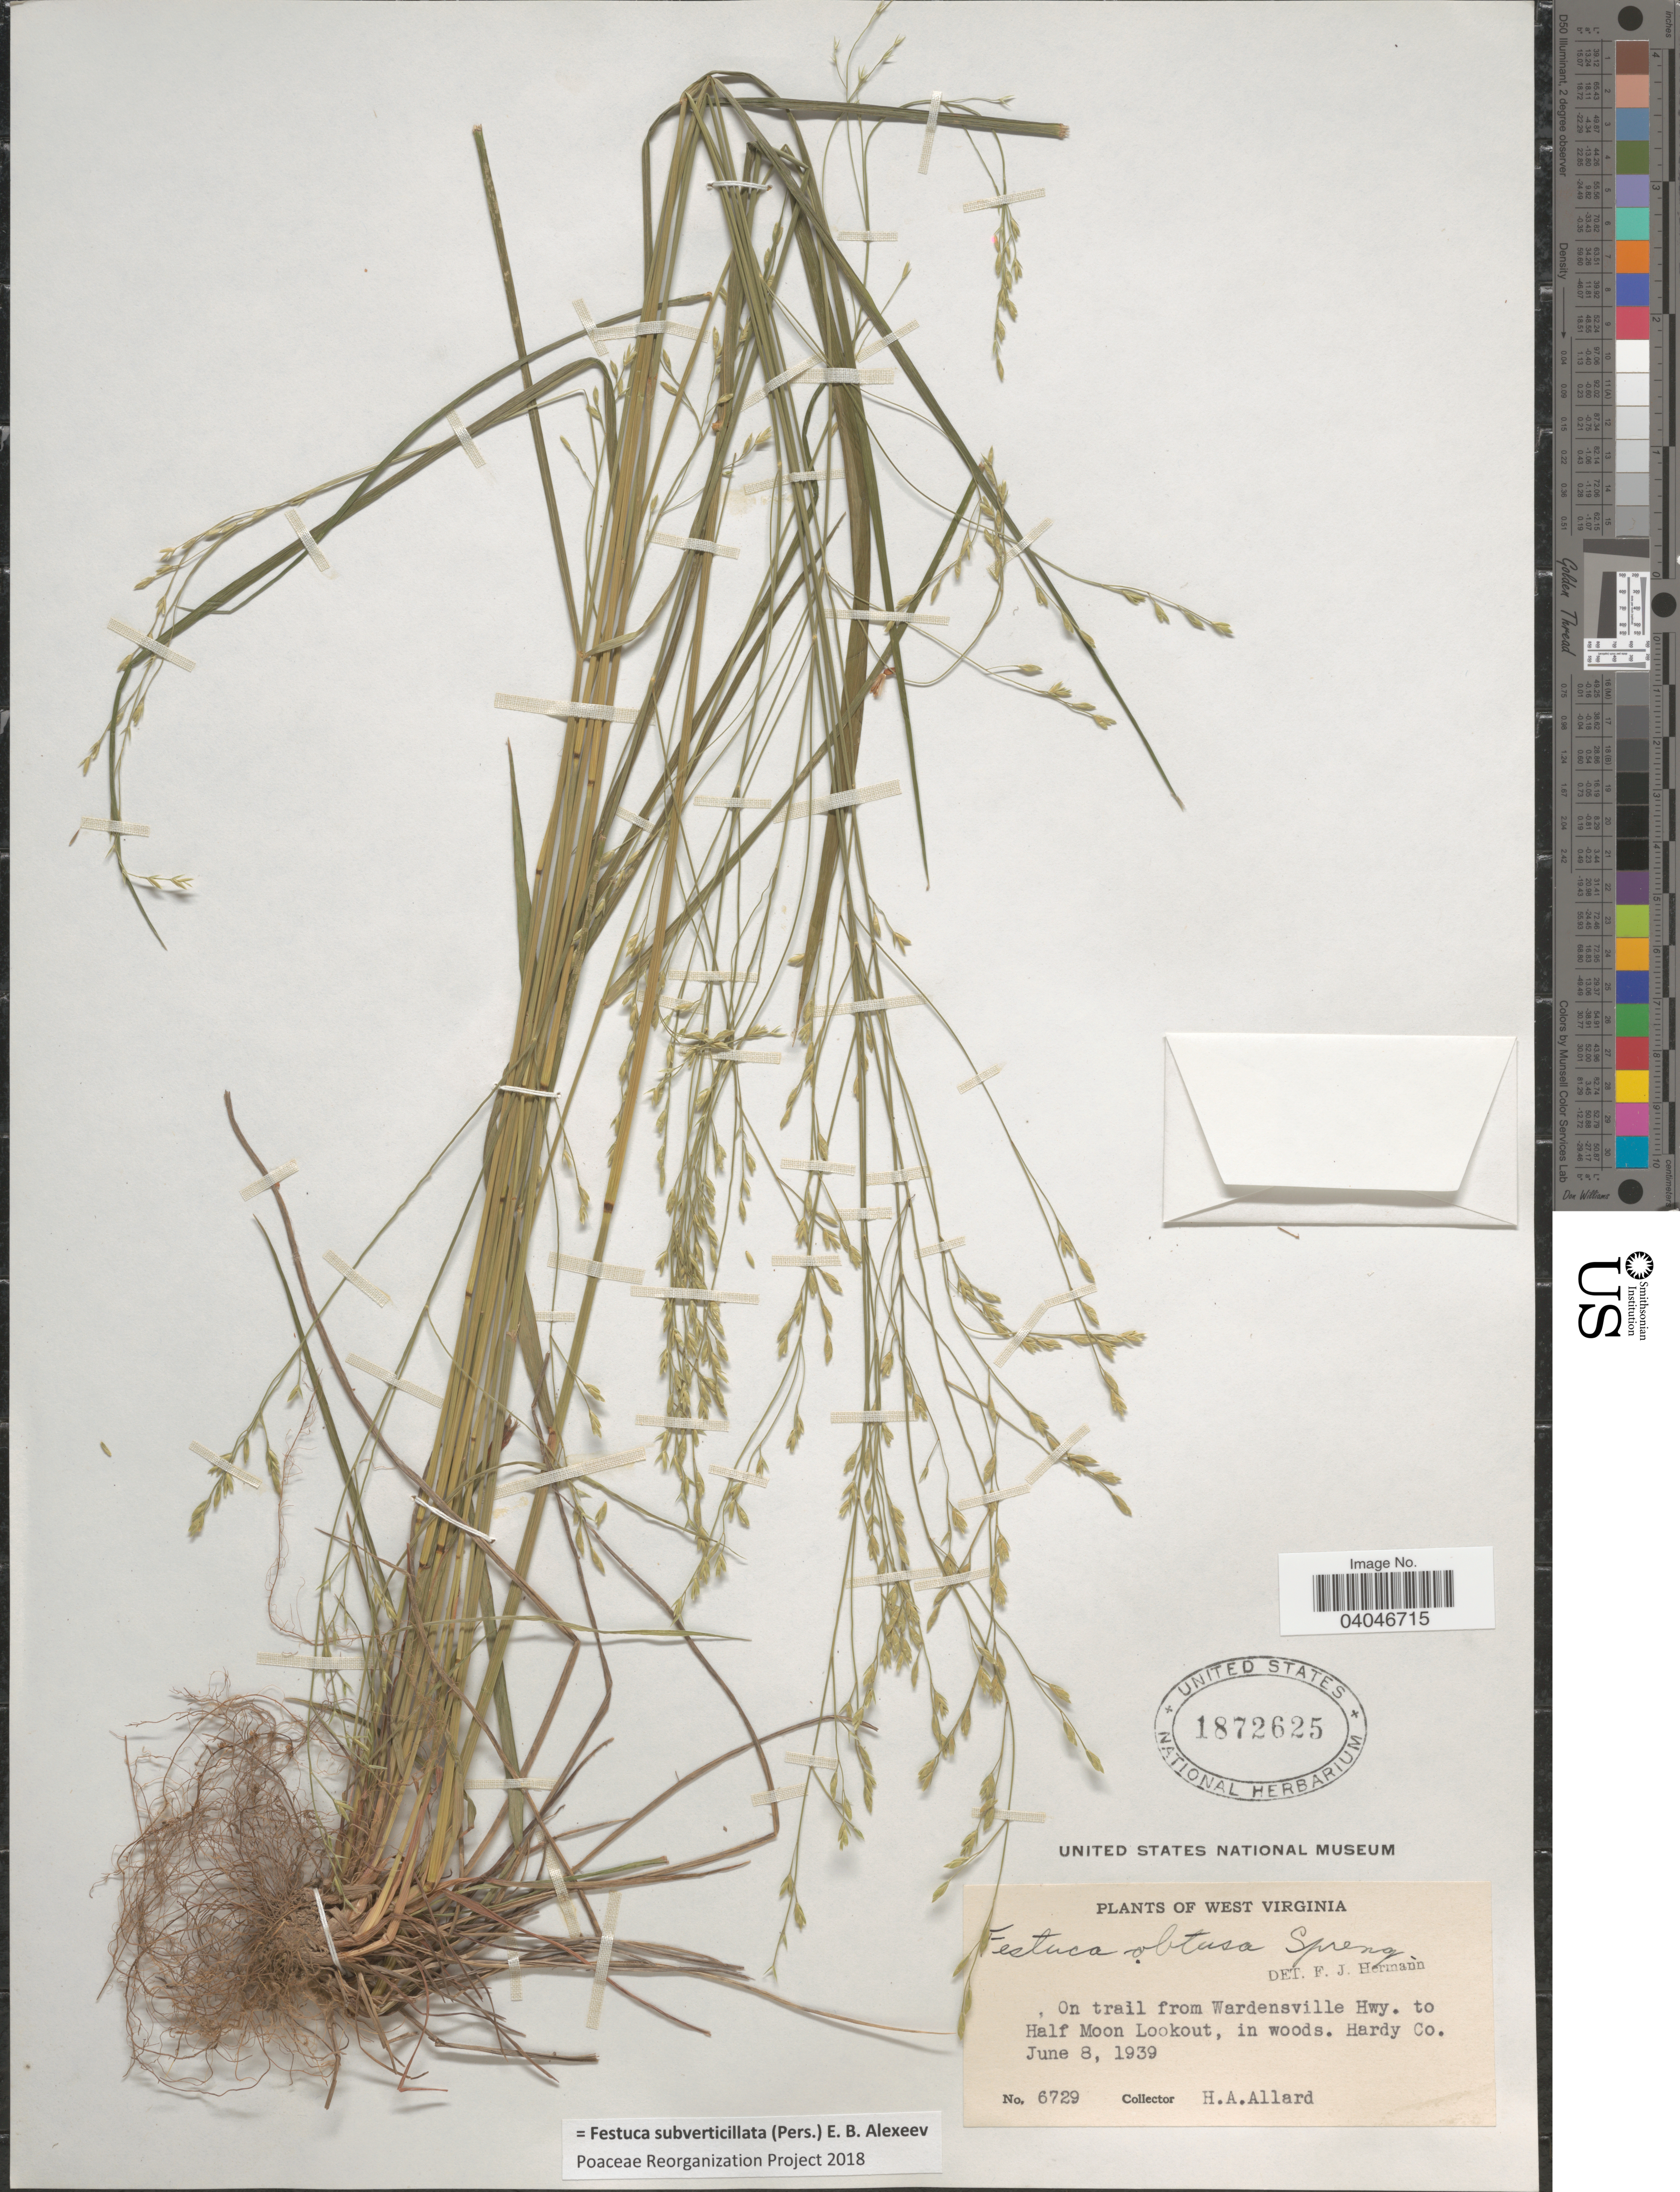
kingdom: Plantae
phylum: Tracheophyta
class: Liliopsida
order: Poales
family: Poaceae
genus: Festuca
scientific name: Festuca subverticillata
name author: (Pers.) E.B. Alexeev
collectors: H. A. Allard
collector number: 6729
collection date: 1939-06-08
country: United States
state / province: West Virginia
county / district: Hardy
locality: On trail from Wardensville Hwy. to Half Moon Lookout, in woods. Hardy Co.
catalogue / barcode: US 1872625